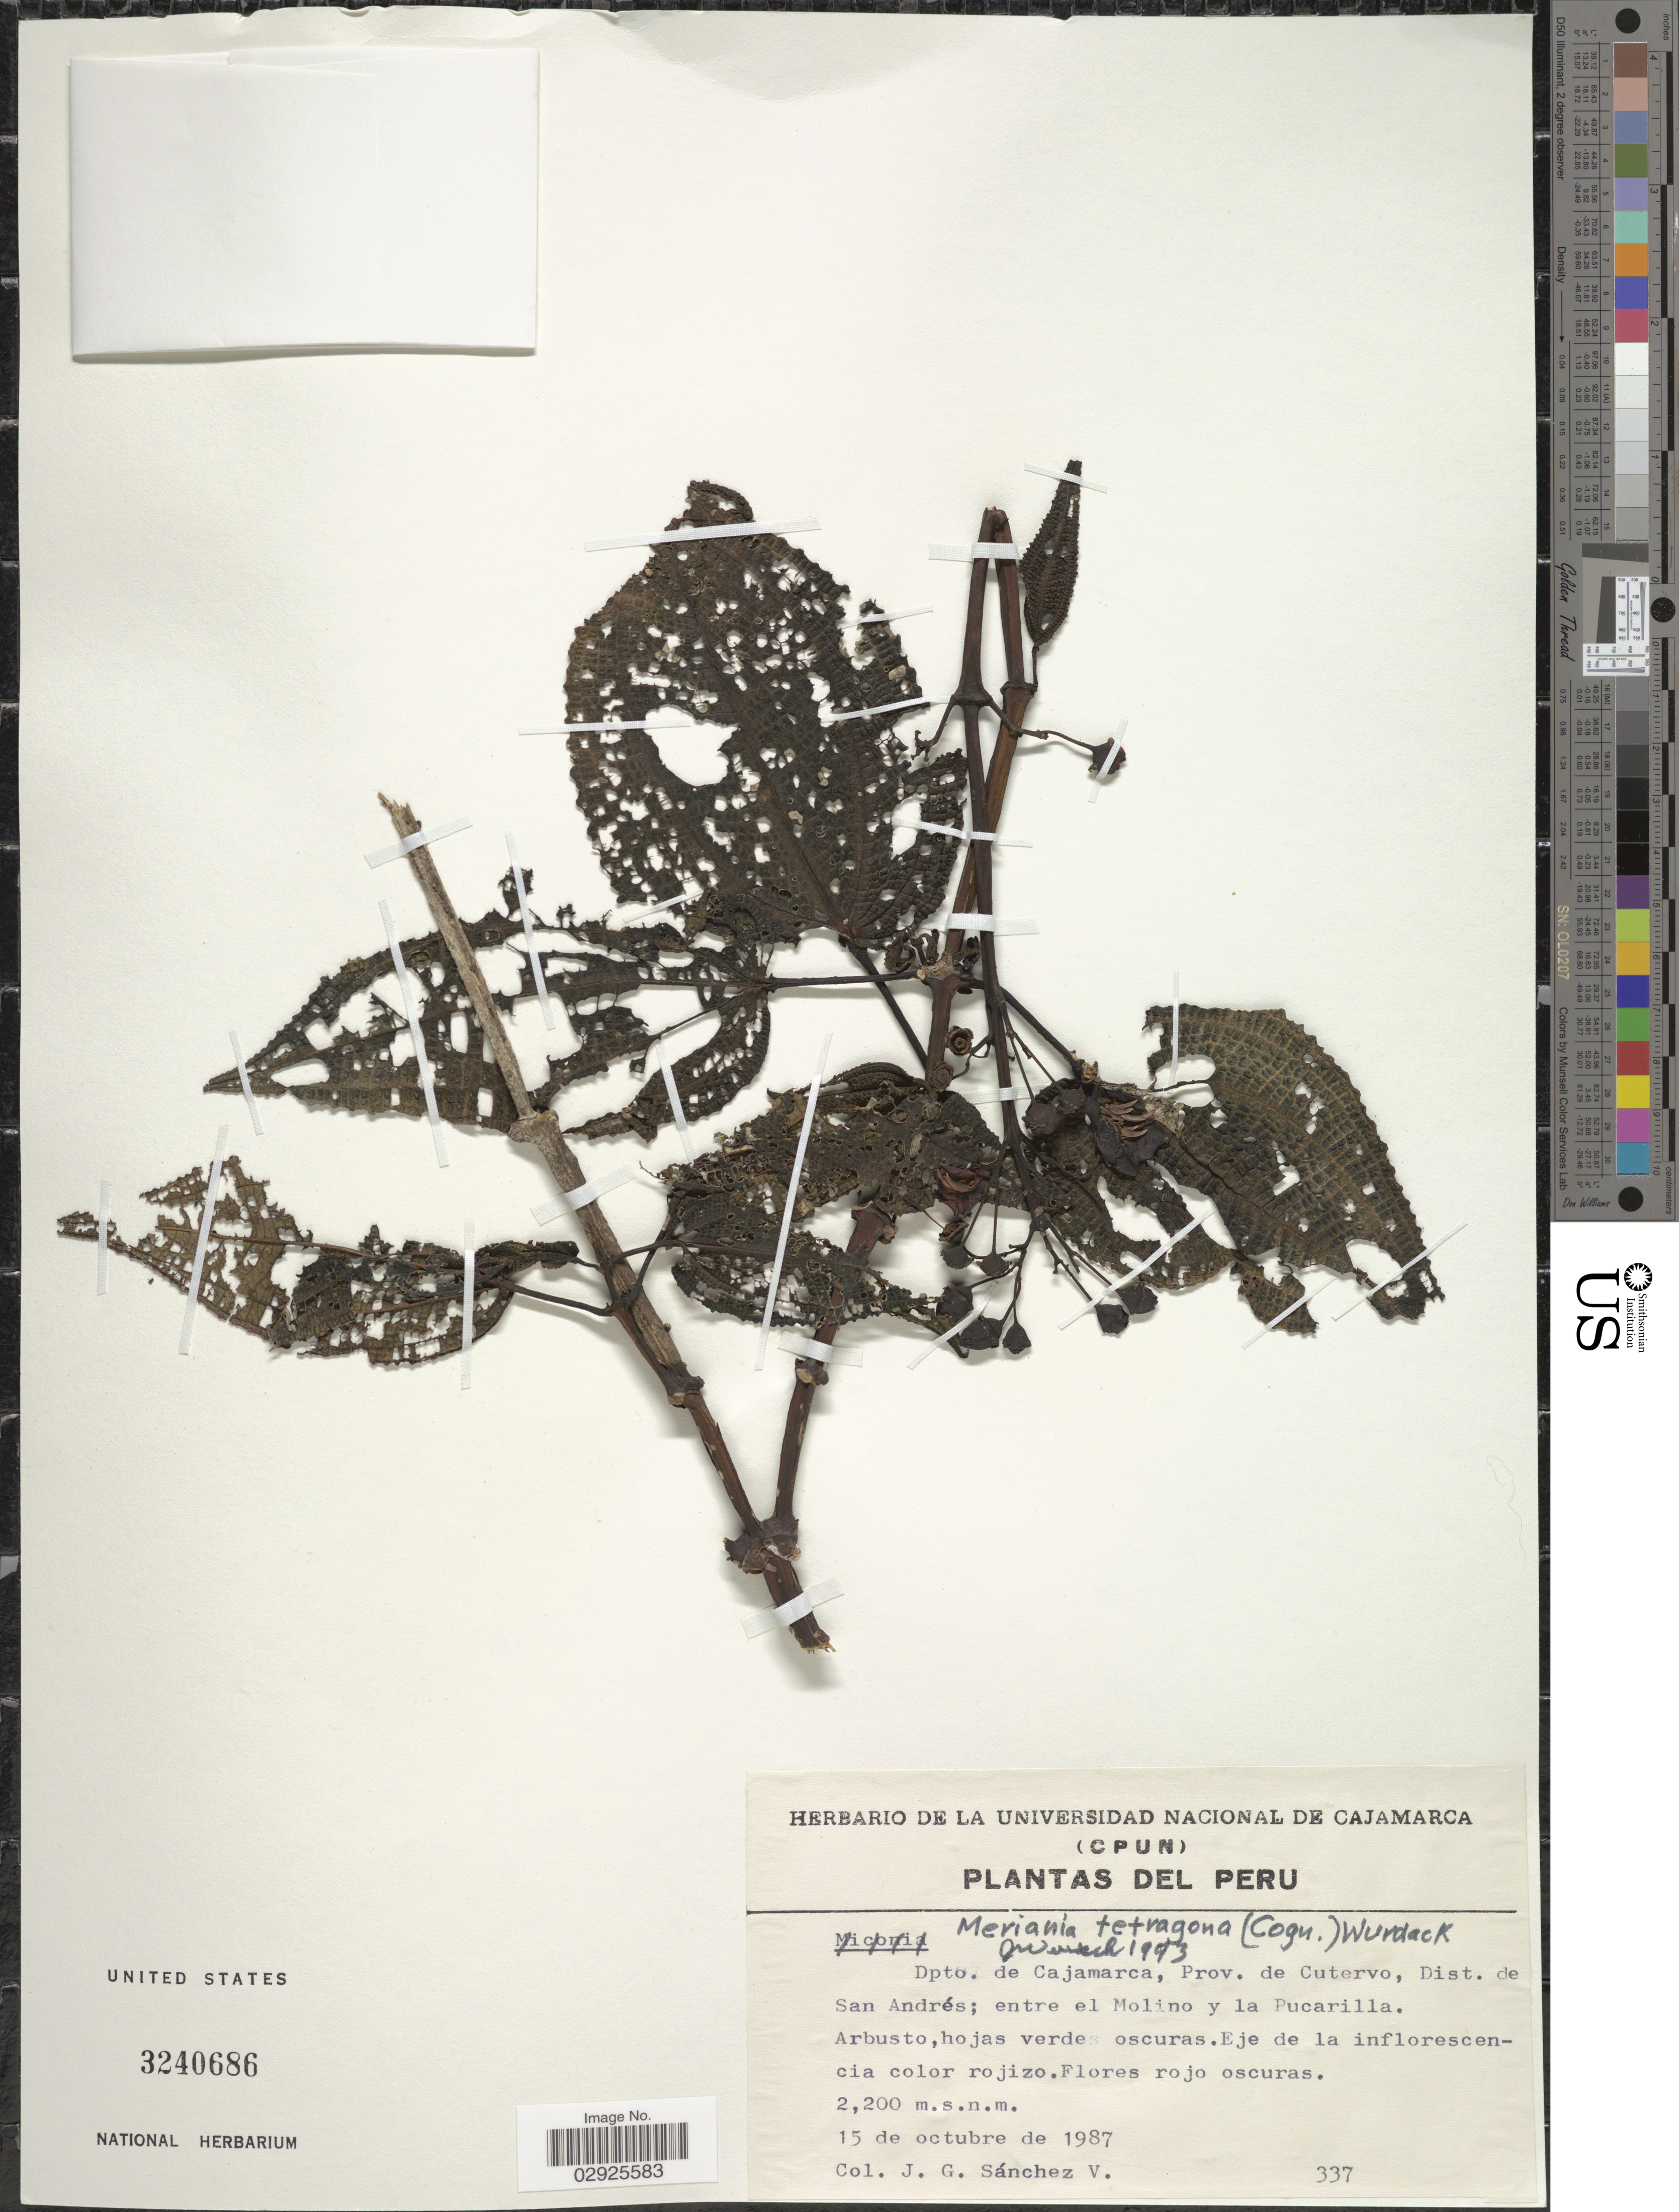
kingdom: Plantae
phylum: Tracheophyta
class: Magnoliopsida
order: Myrtales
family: Melastomataceae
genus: Meriania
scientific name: Meriania tetragona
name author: (Cogn.) Wurdack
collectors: J. Sánchez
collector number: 337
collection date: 1987-10-15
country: Peru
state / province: Cajamarca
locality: Dpto. de Cajamarca, Prov. de Cutervo, Dist. de San Andrés; entre el Molino y la Pucarilla.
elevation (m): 2200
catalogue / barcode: US 3240686